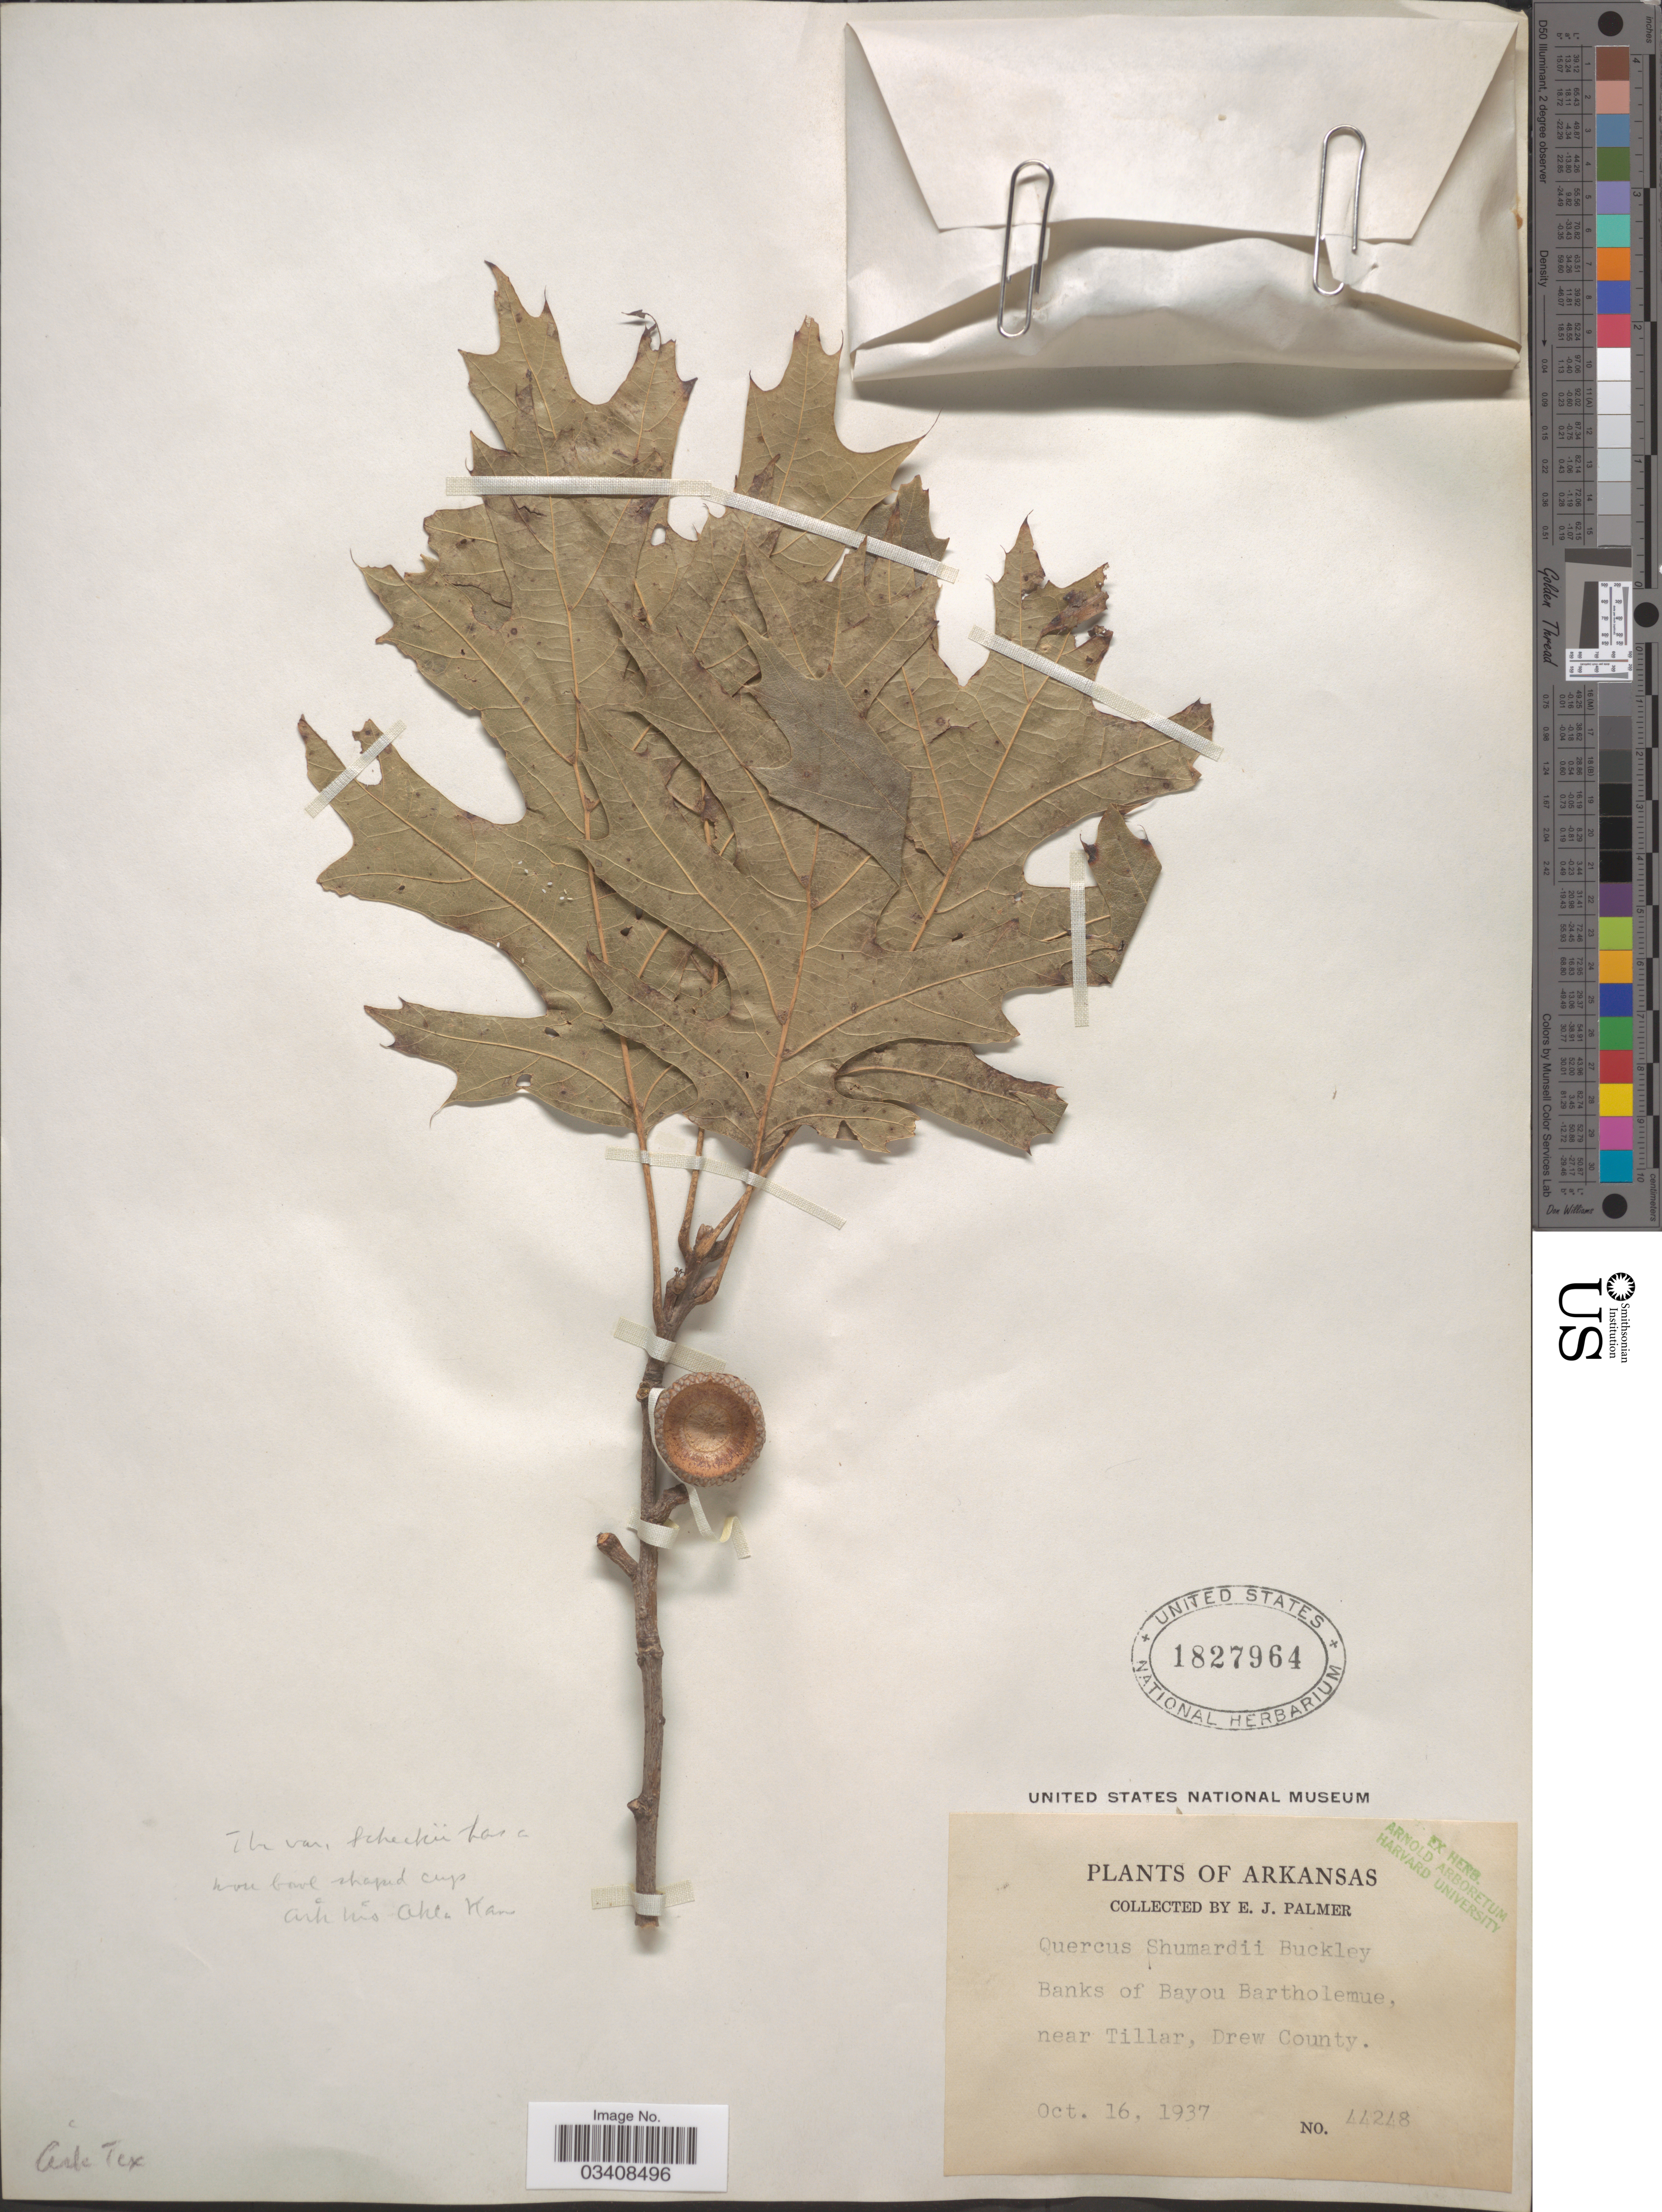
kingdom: Plantae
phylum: Tracheophyta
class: Magnoliopsida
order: Fagales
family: Fagaceae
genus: Quercus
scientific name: Quercus shumardii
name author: Buckley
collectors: E. J. Palmer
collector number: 44248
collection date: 1937-10-16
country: United States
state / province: Arkansas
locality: Banks of Bayou Bartholemue, near Tillar, Drew County.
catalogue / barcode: US 1827964